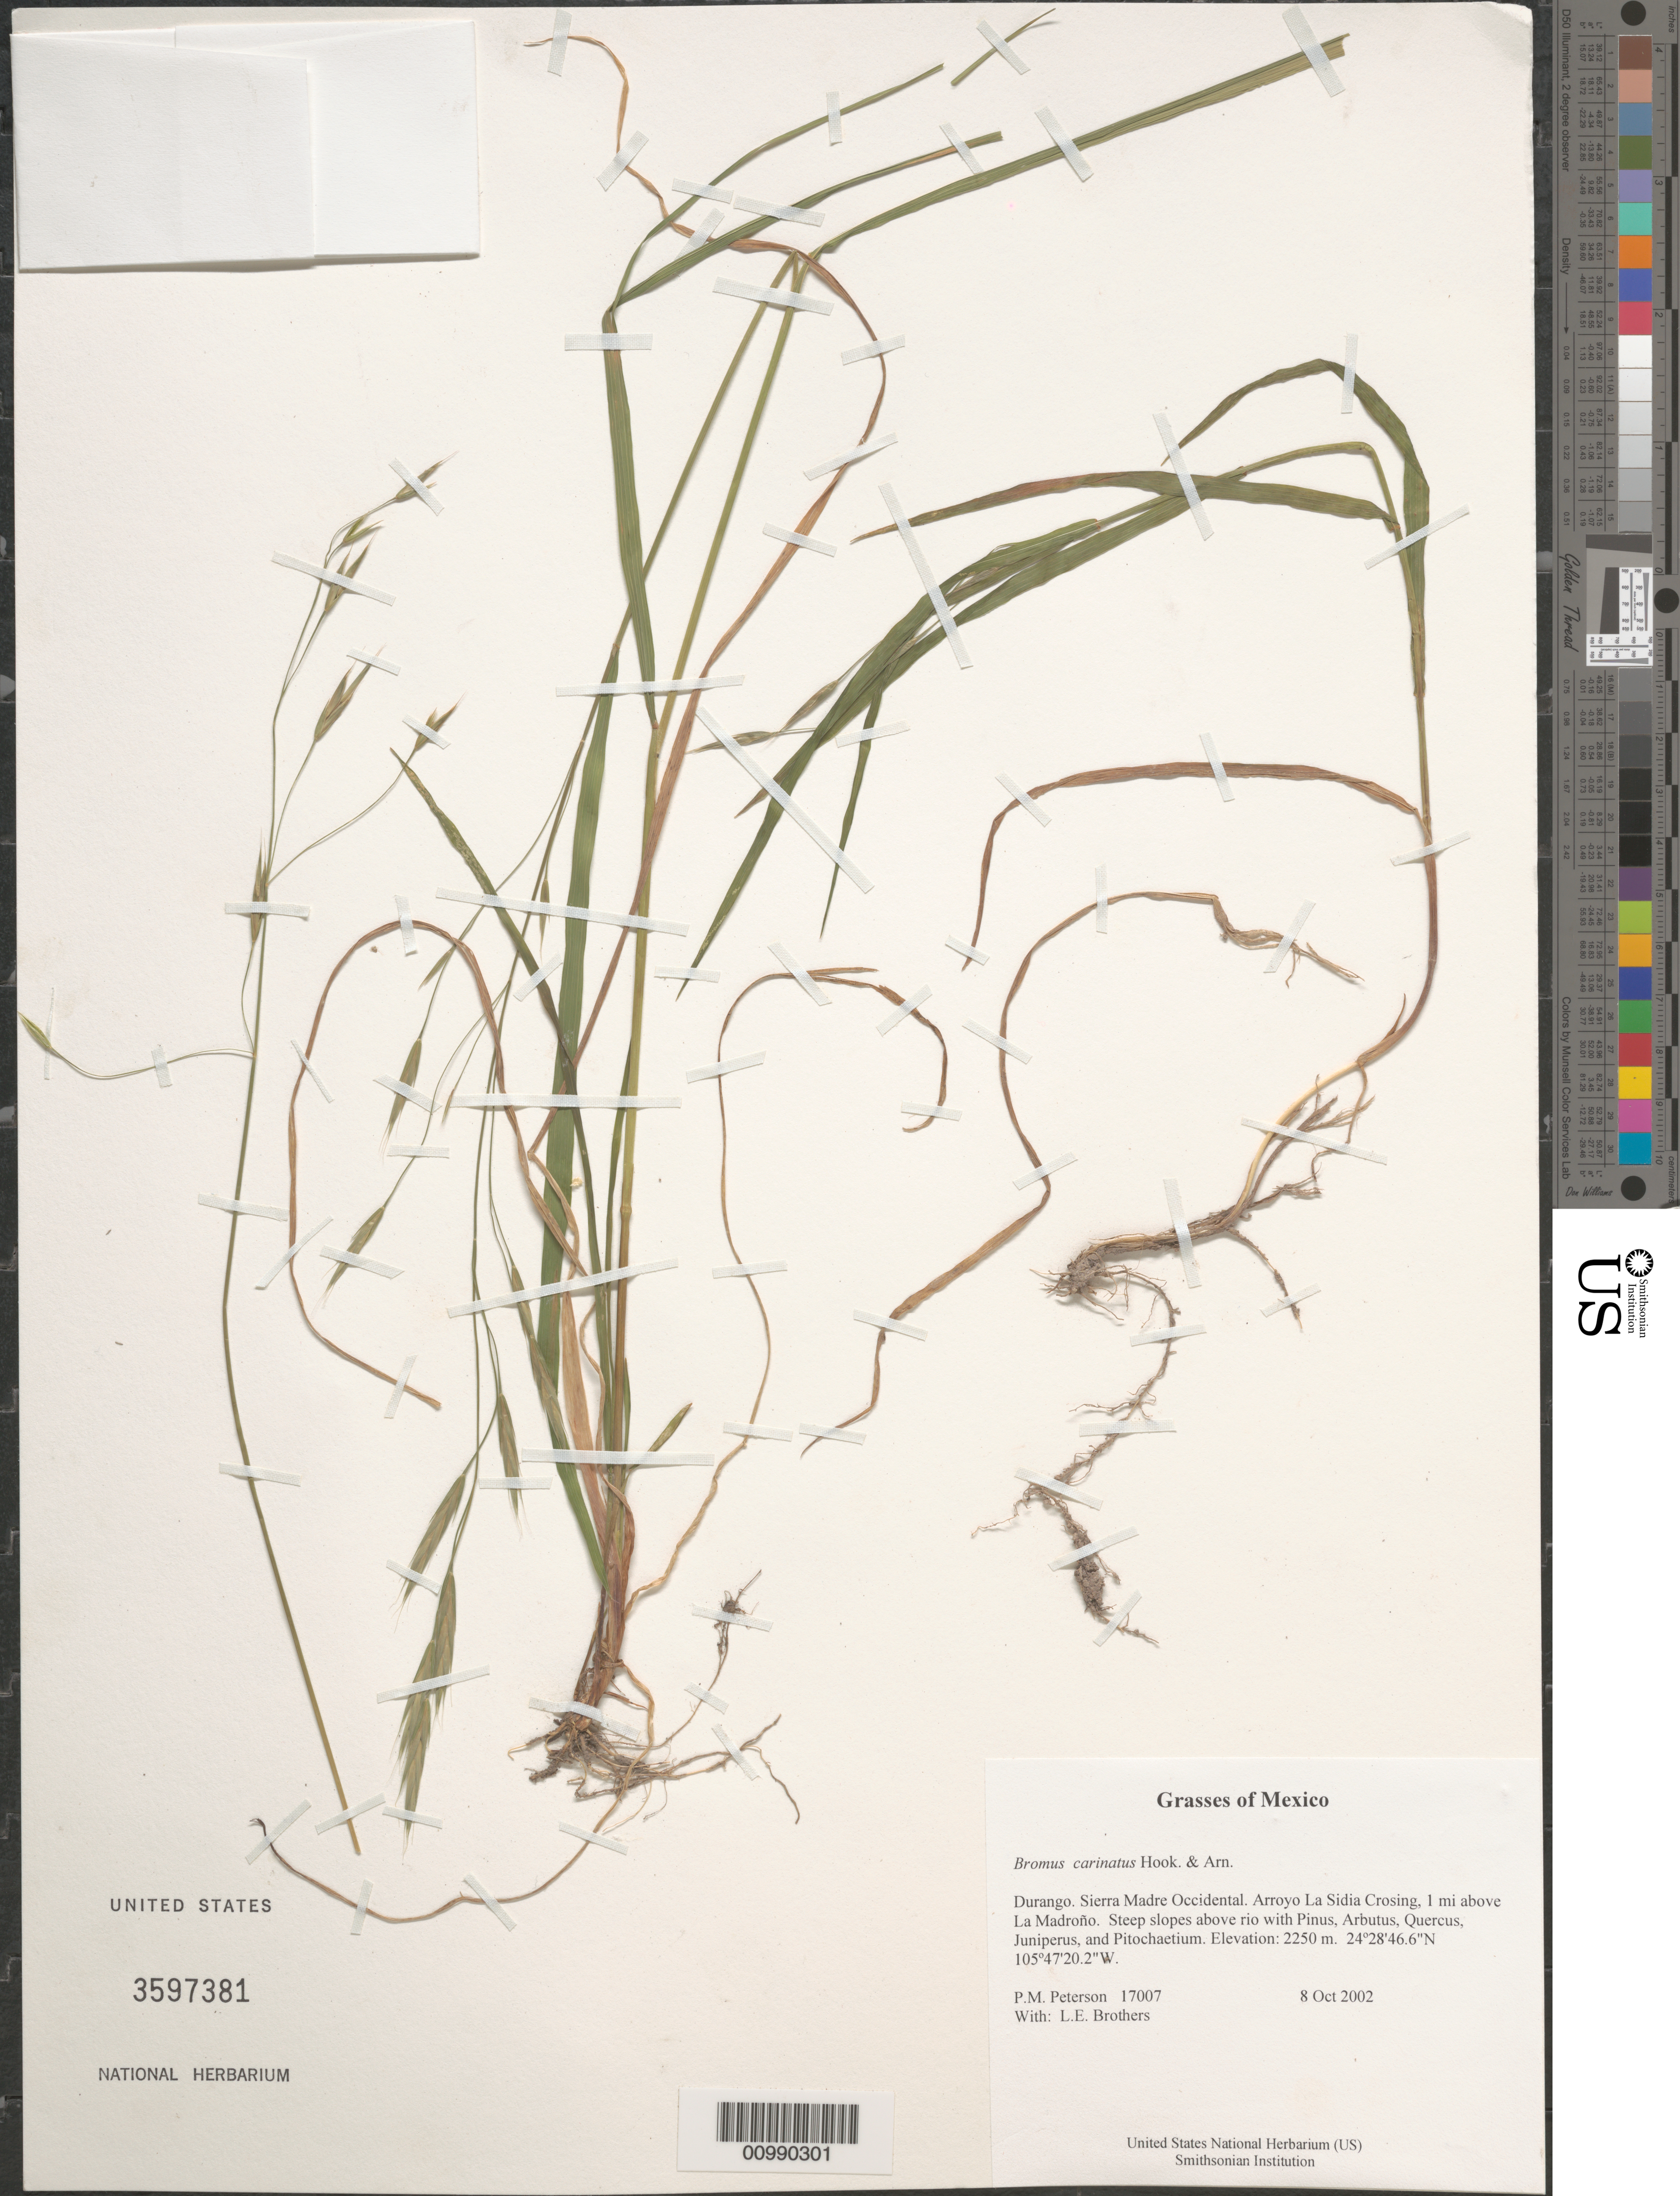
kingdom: Plantae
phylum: Tracheophyta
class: Liliopsida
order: Poales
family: Poaceae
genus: Bromus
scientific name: Bromus carinatus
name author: Hook. & Arn.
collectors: P. M. Peterson & L. E. Brothers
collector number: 17007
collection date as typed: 08 Oct 2002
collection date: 2002-10-08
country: Mexico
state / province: Durango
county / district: Sierra Madre Occidental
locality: Arroyo La Sidia Crosing, 1 mi above La Madroño. Steep slopes above rio with Pinus, Arbutus, Quercus, Juniperus, and Pitochaetium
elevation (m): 2250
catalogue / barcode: US 3597381